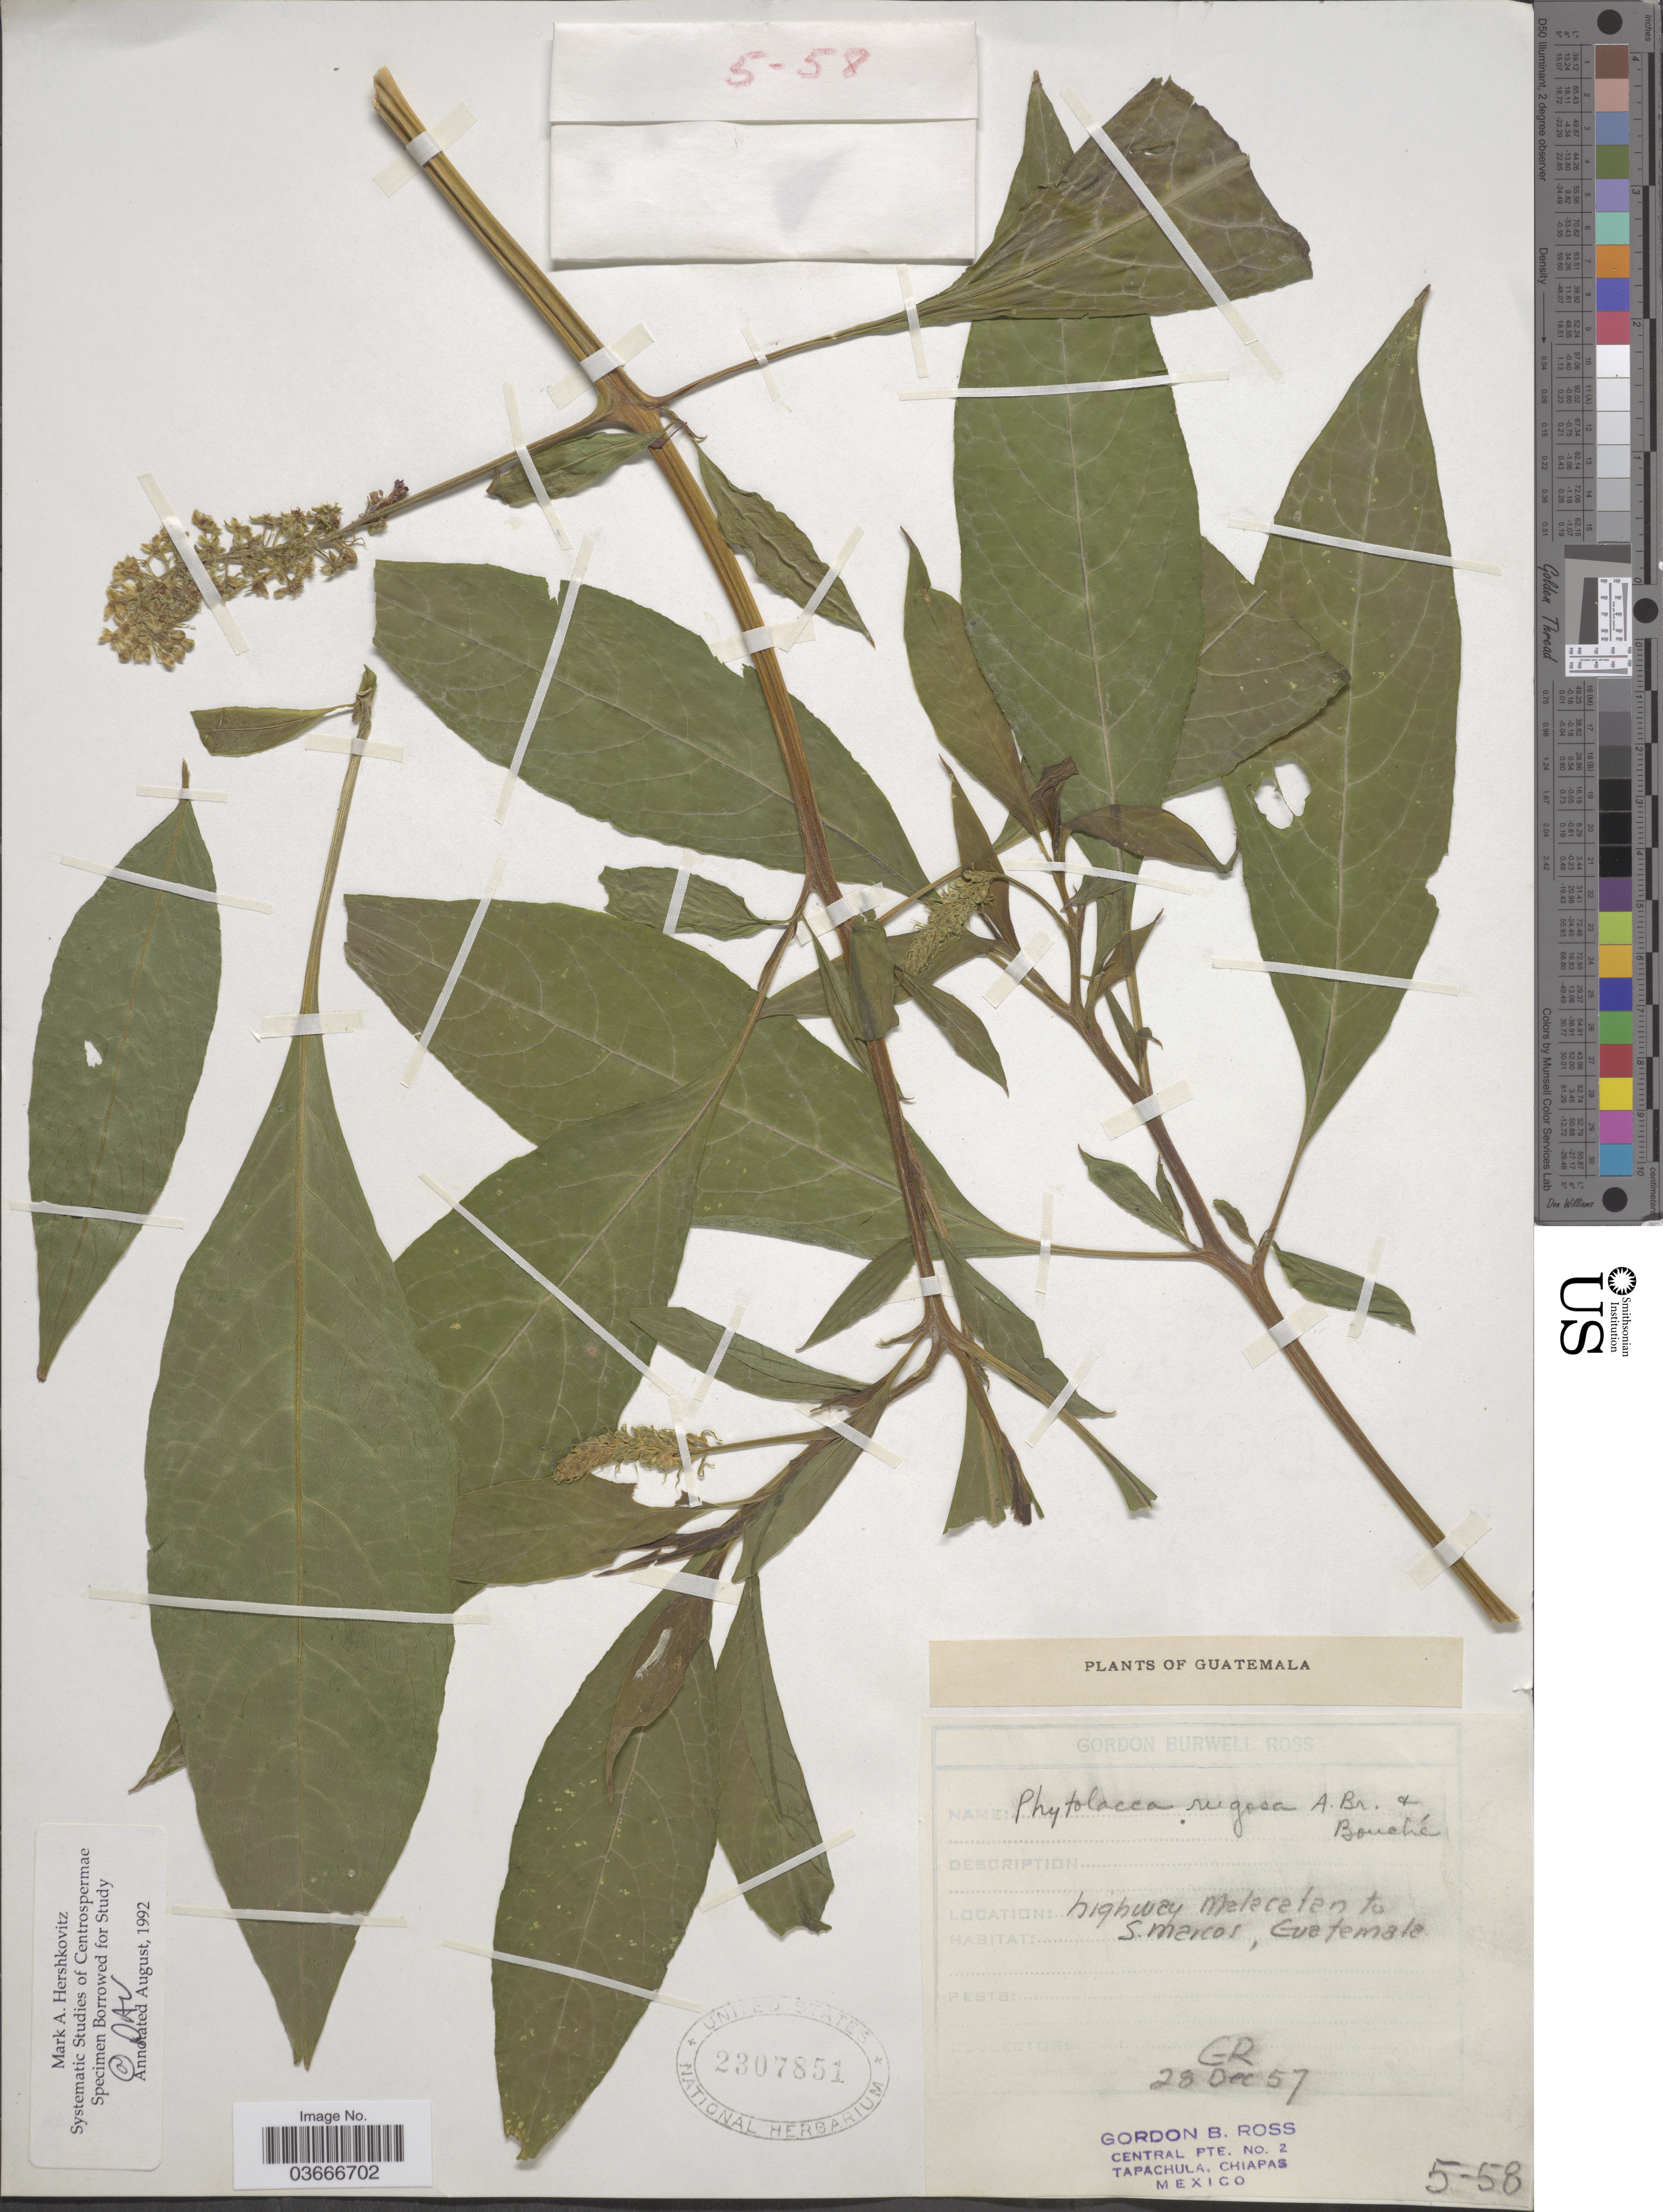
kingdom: Plantae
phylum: Tracheophyta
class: Magnoliopsida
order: Caryophyllales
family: Phytolaccaceae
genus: Phytolacca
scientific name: Phytolacca rugosa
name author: A. Braun & C.D. Bouché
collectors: G. B. Ross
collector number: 5-58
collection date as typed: Transcribed d/m/y: 28/12/57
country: Guatemala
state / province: Guatemala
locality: Highway Malacatan to S. Marcos.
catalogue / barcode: US 2307851